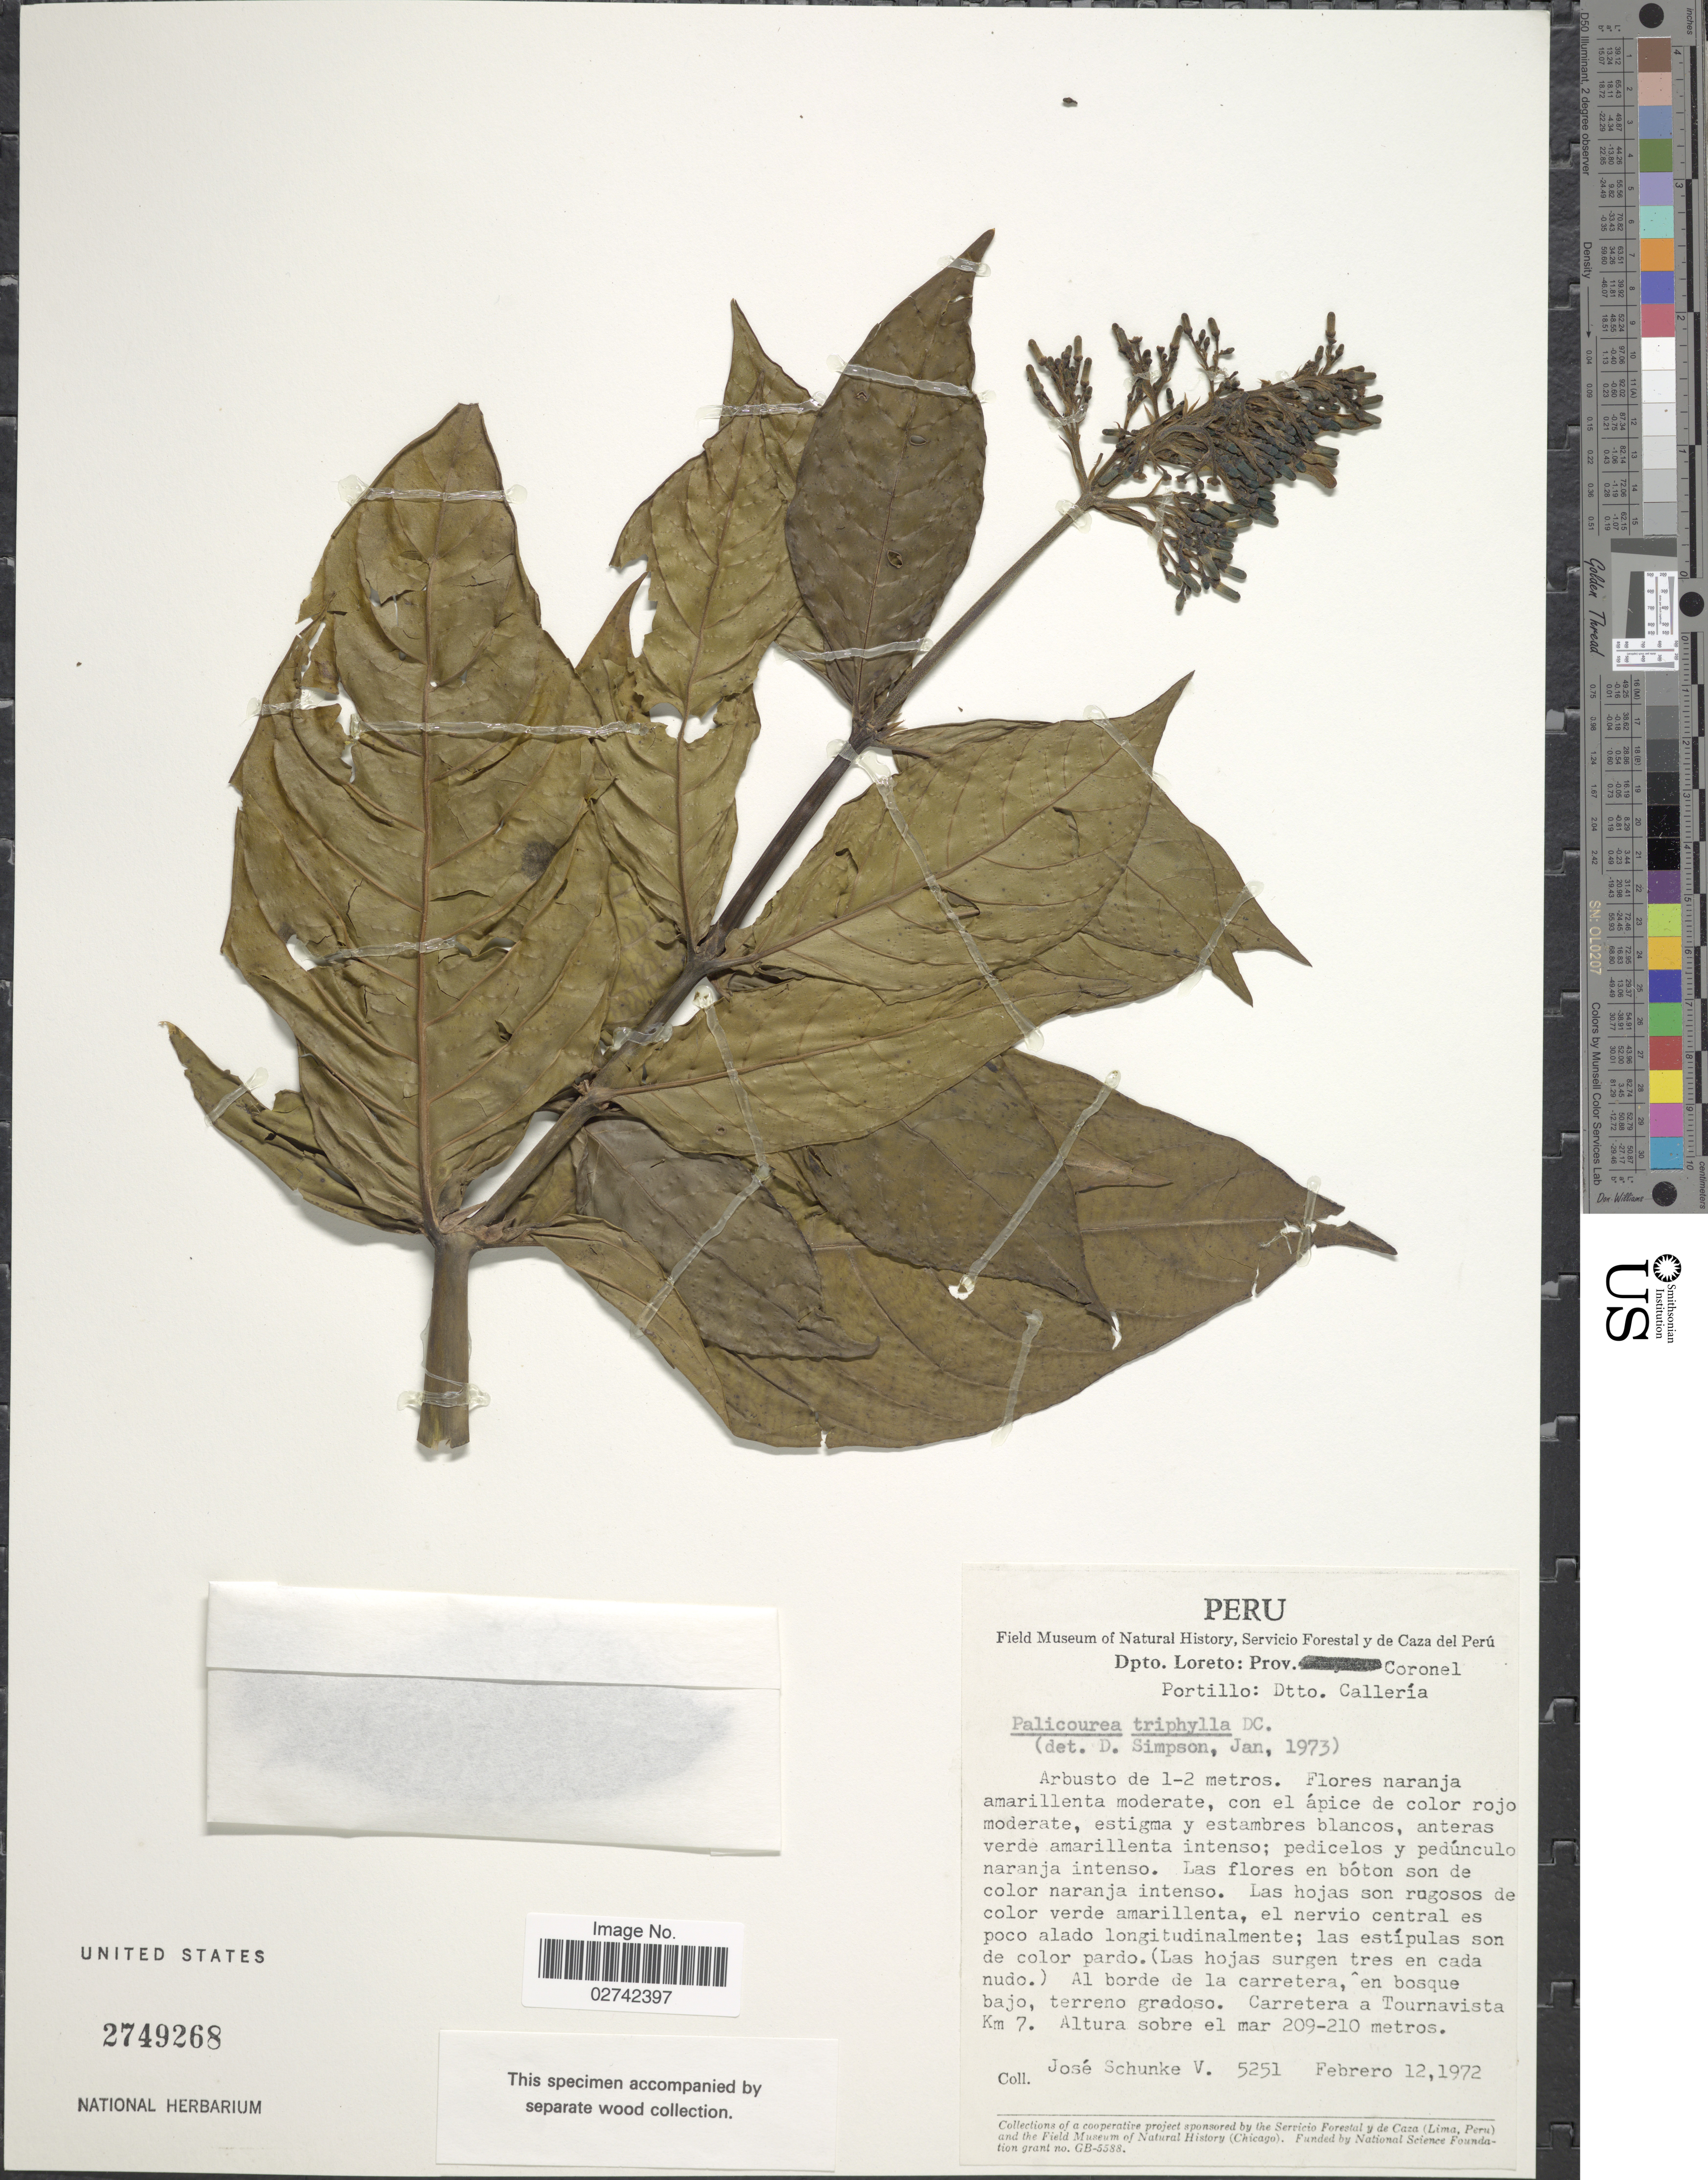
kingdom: Plantae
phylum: Tracheophyta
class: Magnoliopsida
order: Gentianales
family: Rubiaceae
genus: Palicourea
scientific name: Palicourea triphylla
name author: DC.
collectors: J. Schunke Vigo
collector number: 5251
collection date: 1972-02-12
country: Peru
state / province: Loreto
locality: Prov. Coronel Portillo, Dtto. Calleria, al borde de la carretera, en bosuqe bajo, terreno gradoso, Carretera a Tournavista, Km. 7.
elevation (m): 209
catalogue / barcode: US 2749268